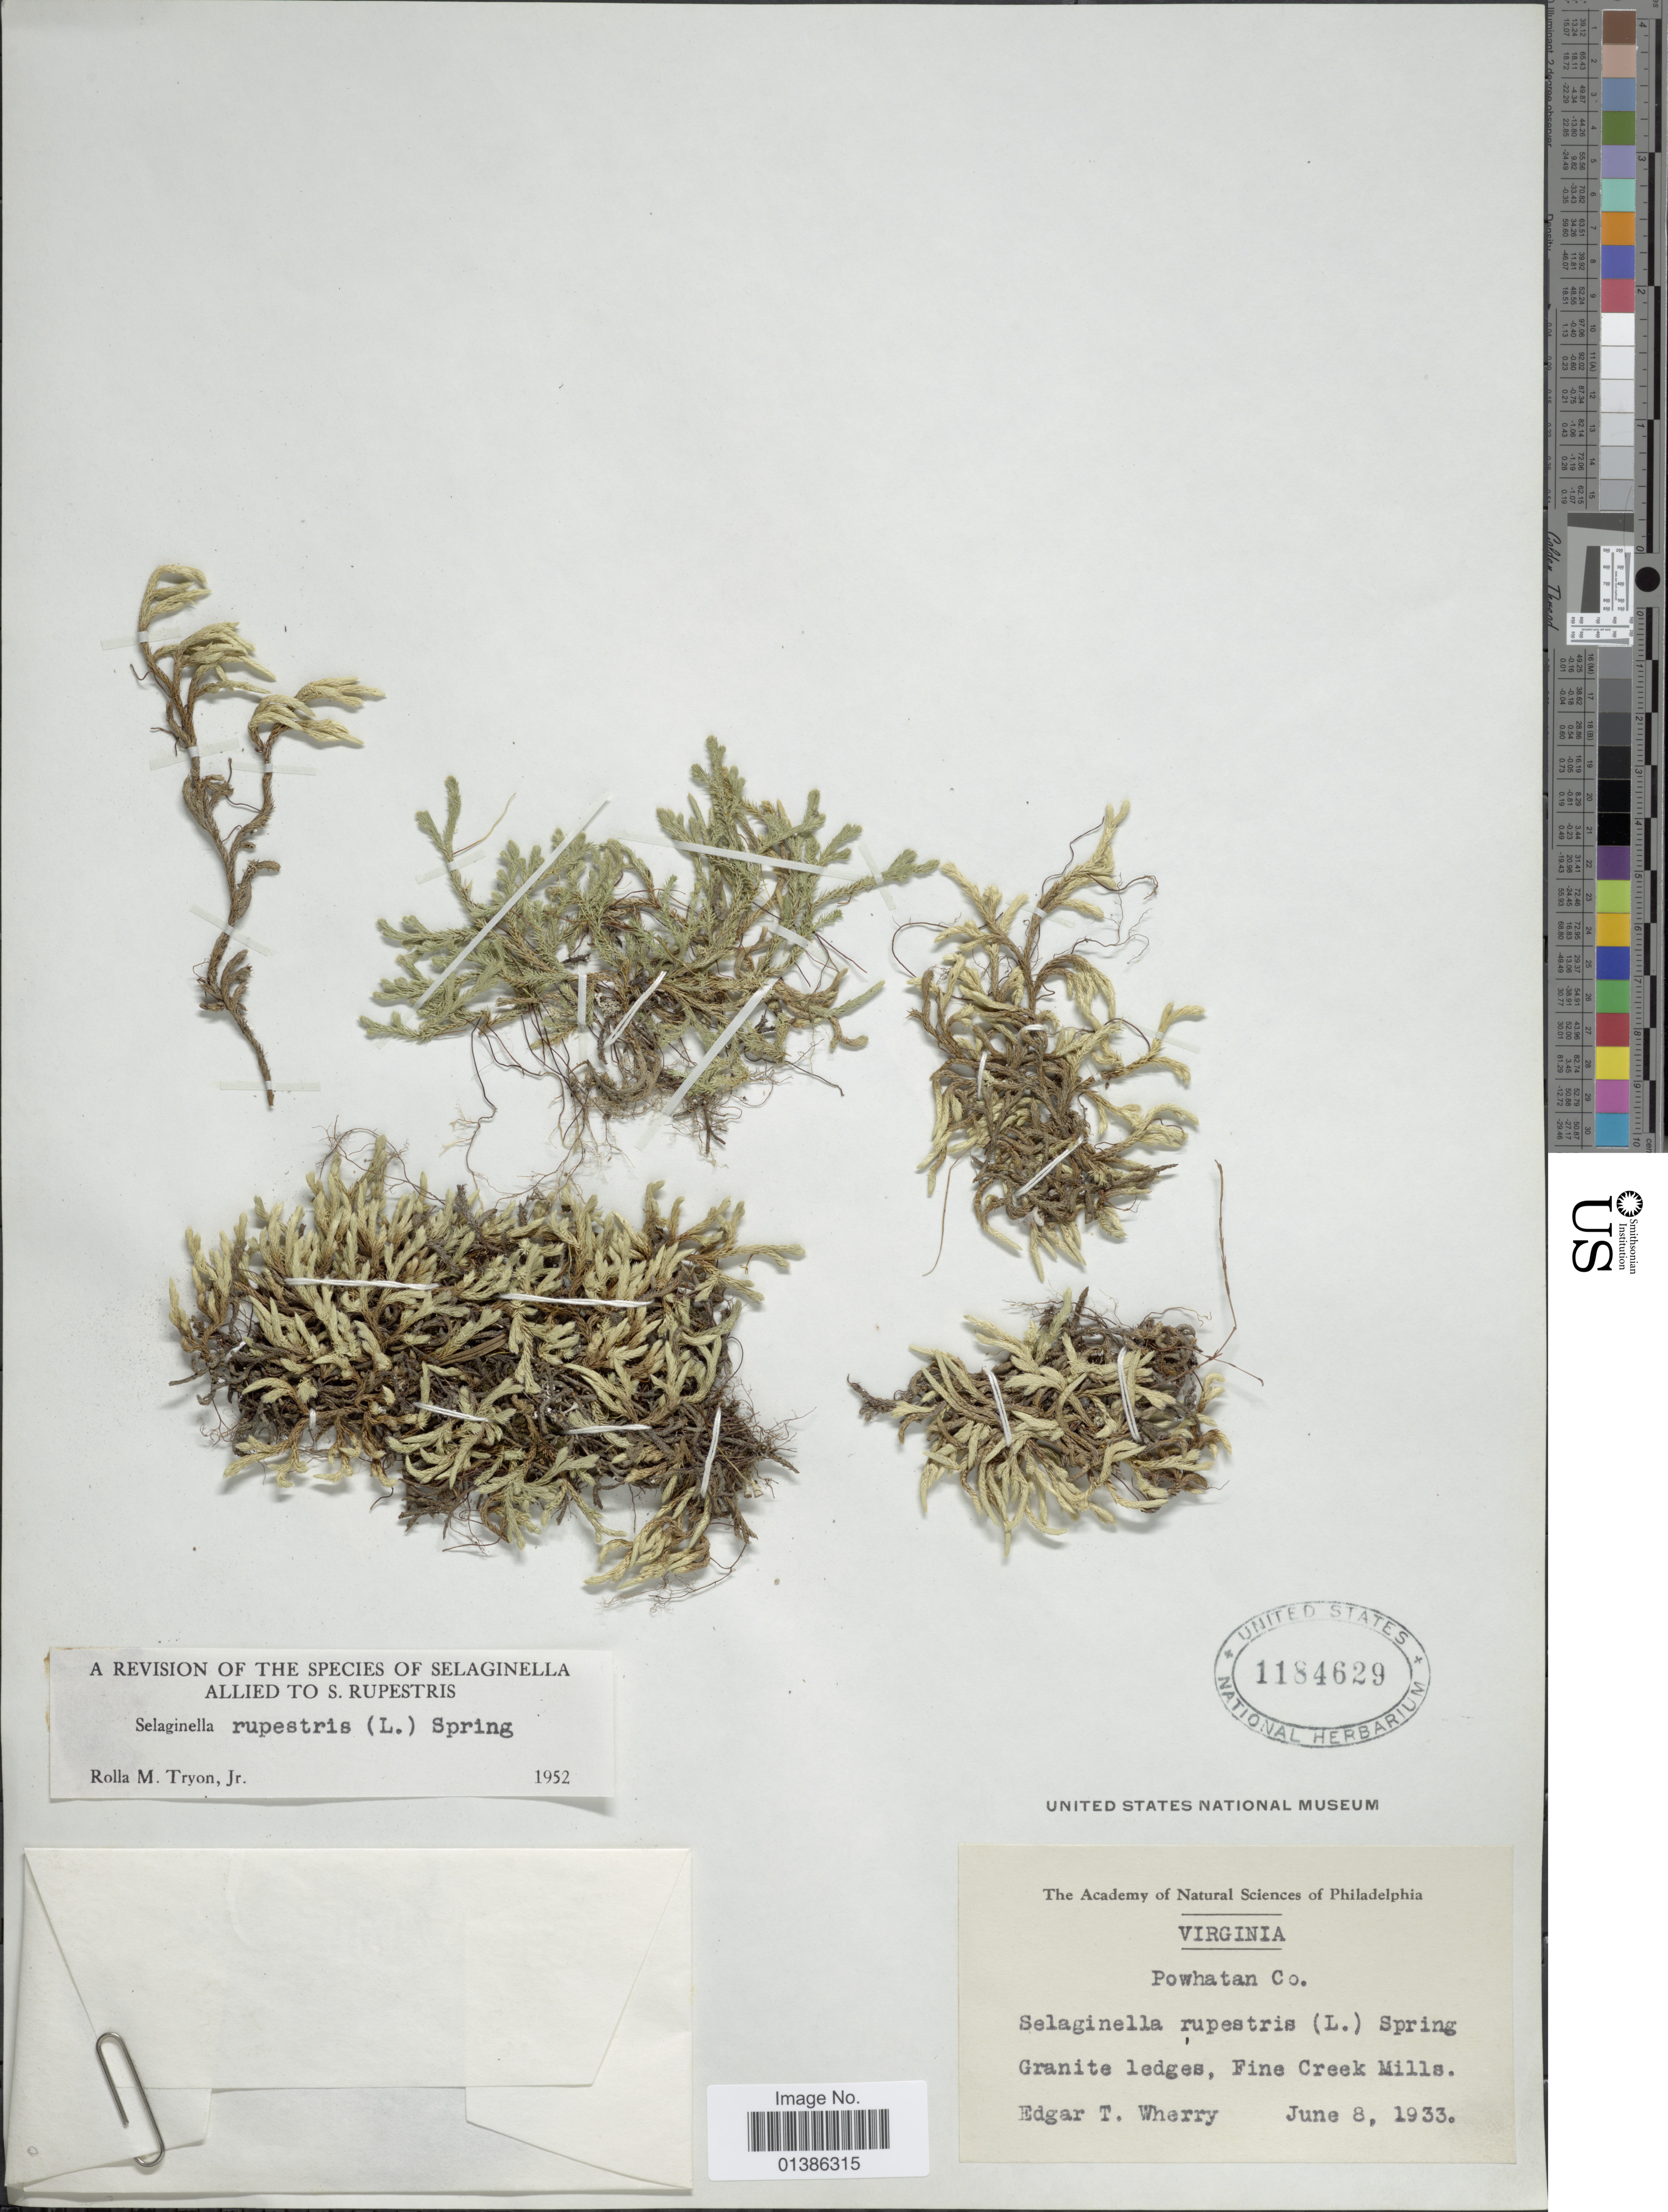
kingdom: Plantae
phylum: Tracheophyta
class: Lycopodiopsida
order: Selaginellales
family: Selaginellaceae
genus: Selaginella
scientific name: Selaginella rupestris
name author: (L.) Spring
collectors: E. T. Wherry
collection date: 1933-06-08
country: United States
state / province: Virginia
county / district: Powhatan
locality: Granite ledges, Fine Creek Mills.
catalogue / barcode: US 1184629